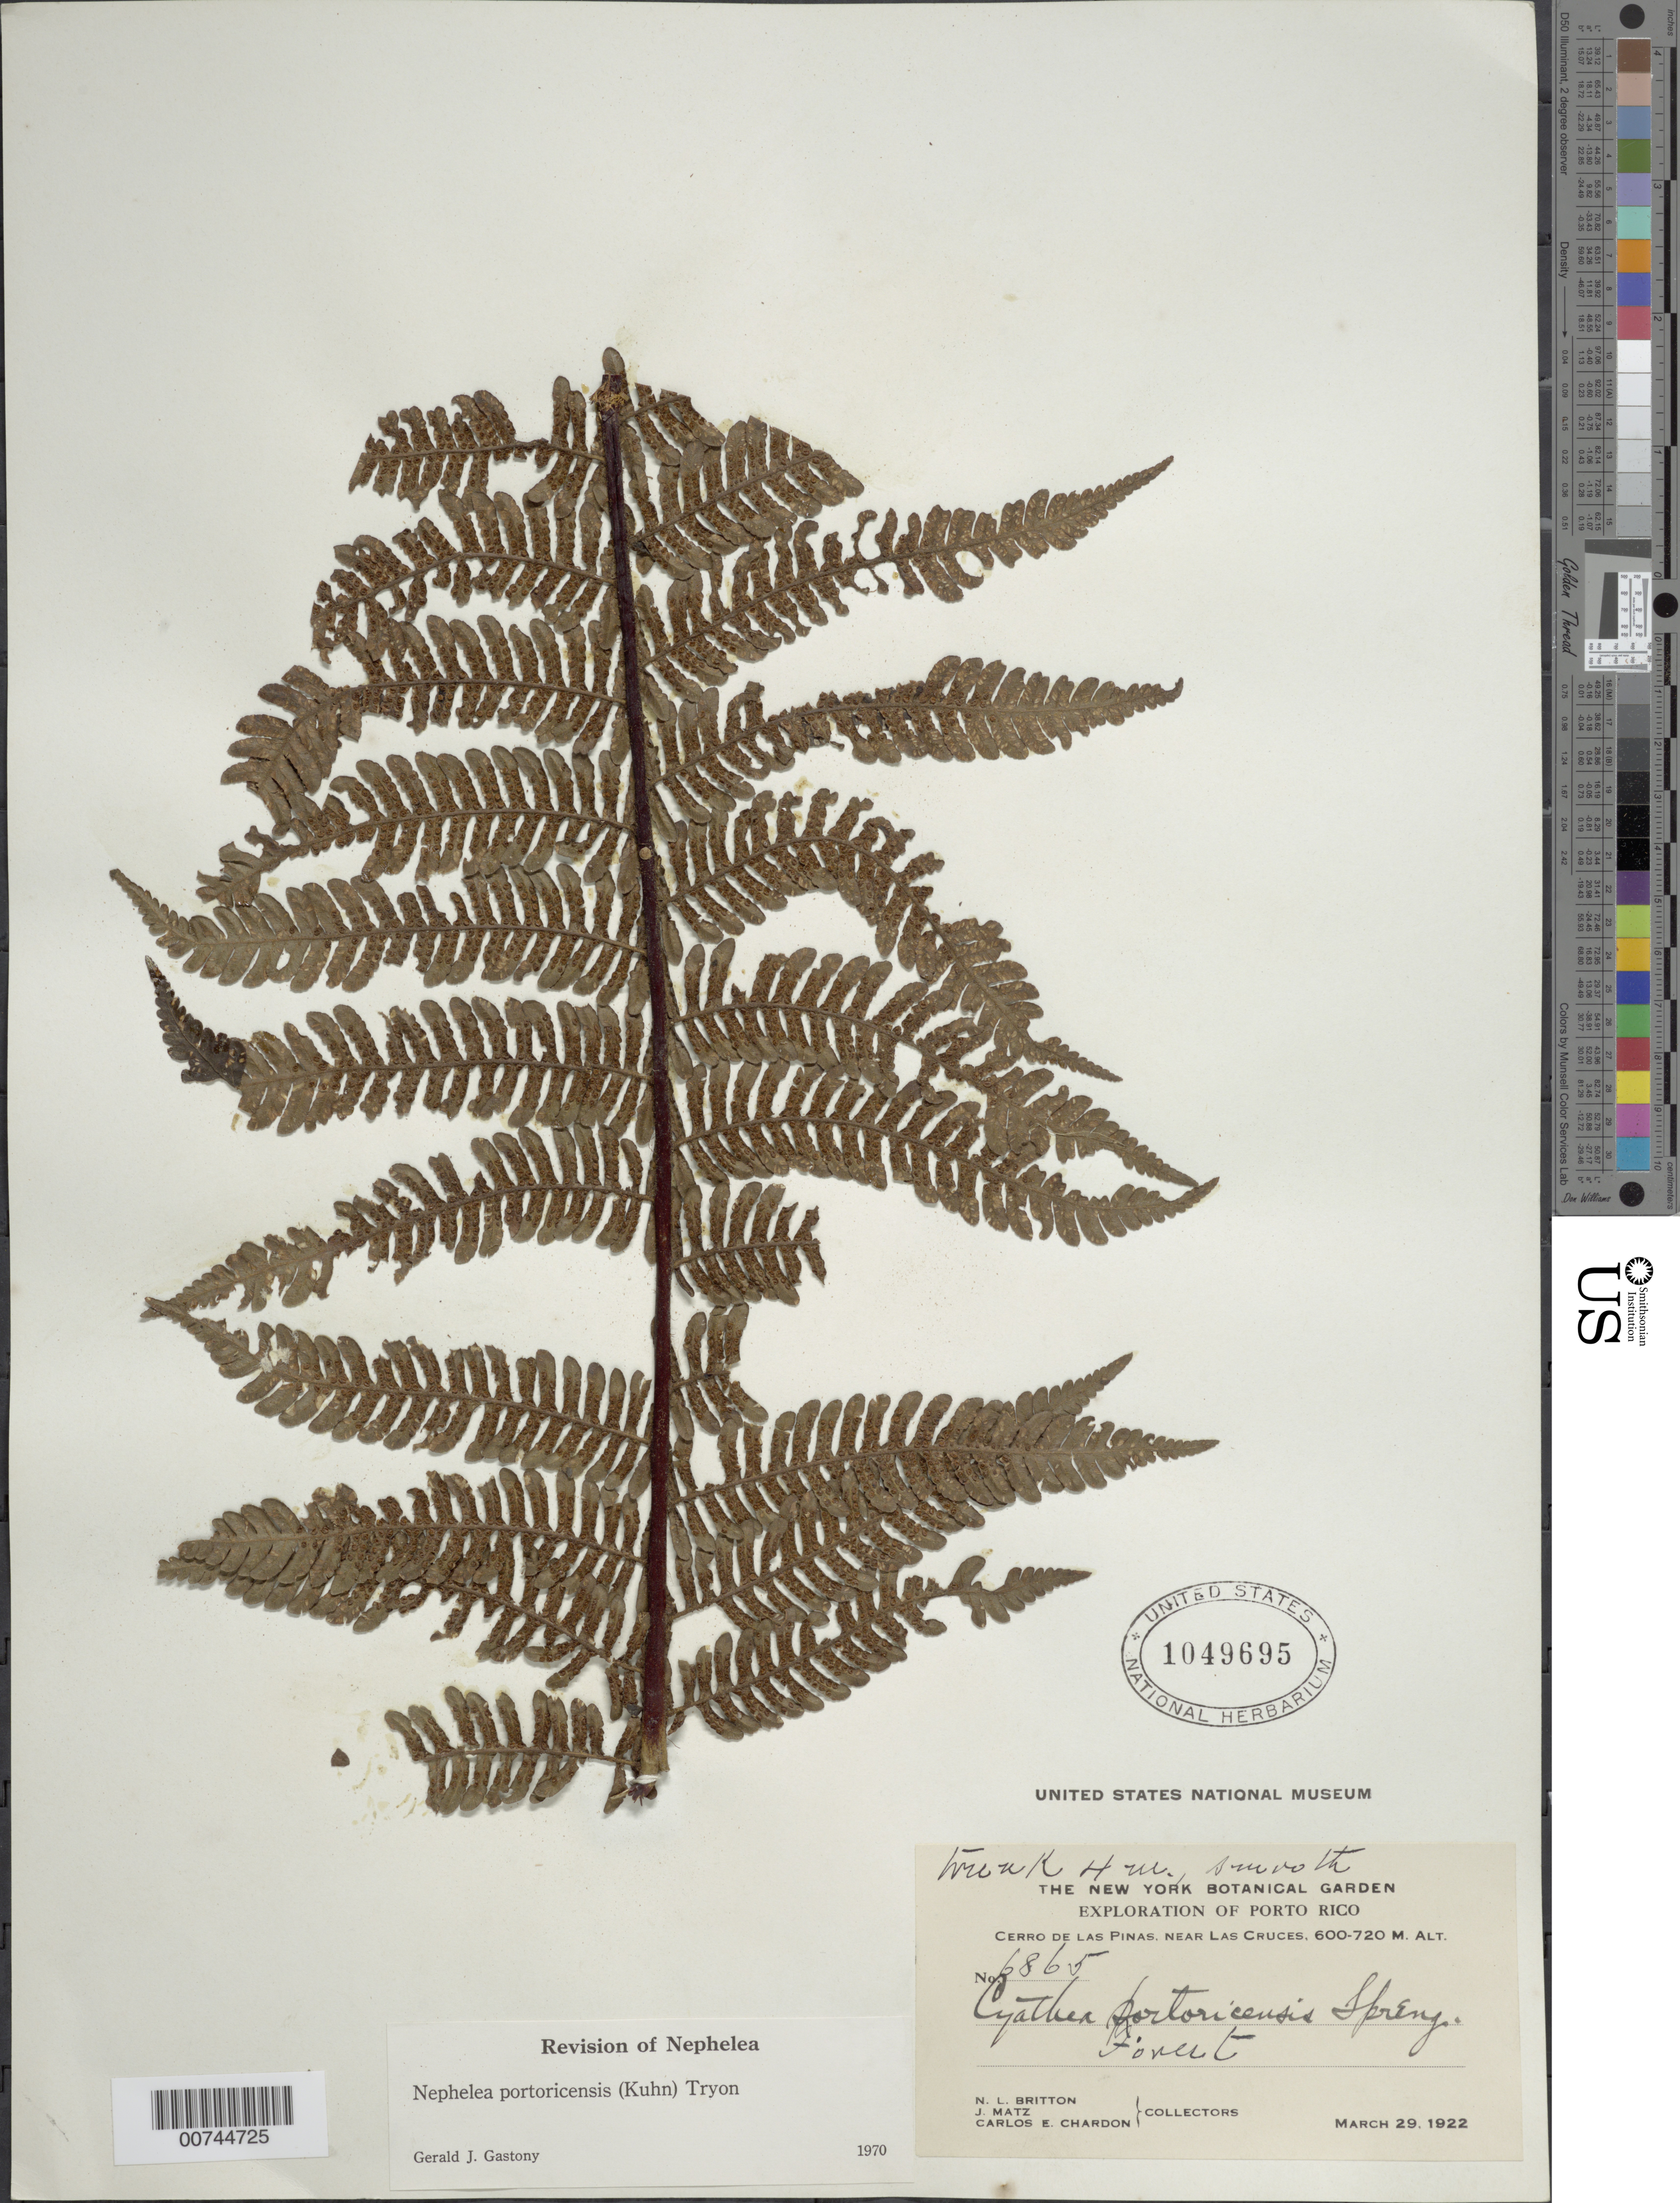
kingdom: Plantae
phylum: Tracheophyta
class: Polypodiopsida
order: Cyatheales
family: Cyatheaceae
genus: Alsophila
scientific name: Alsophila portoricensis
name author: (Spreng. ex Kuhn) D.S. Conant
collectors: N. Britton, J. Matz & C. E. Chardón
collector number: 6865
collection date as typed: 29 Mar 1922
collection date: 1922-03-29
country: Puerto Rico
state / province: Caguas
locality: Cerro de Las Piñas, near Las Cruces. Caguas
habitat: Forest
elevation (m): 600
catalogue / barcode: US 1049695